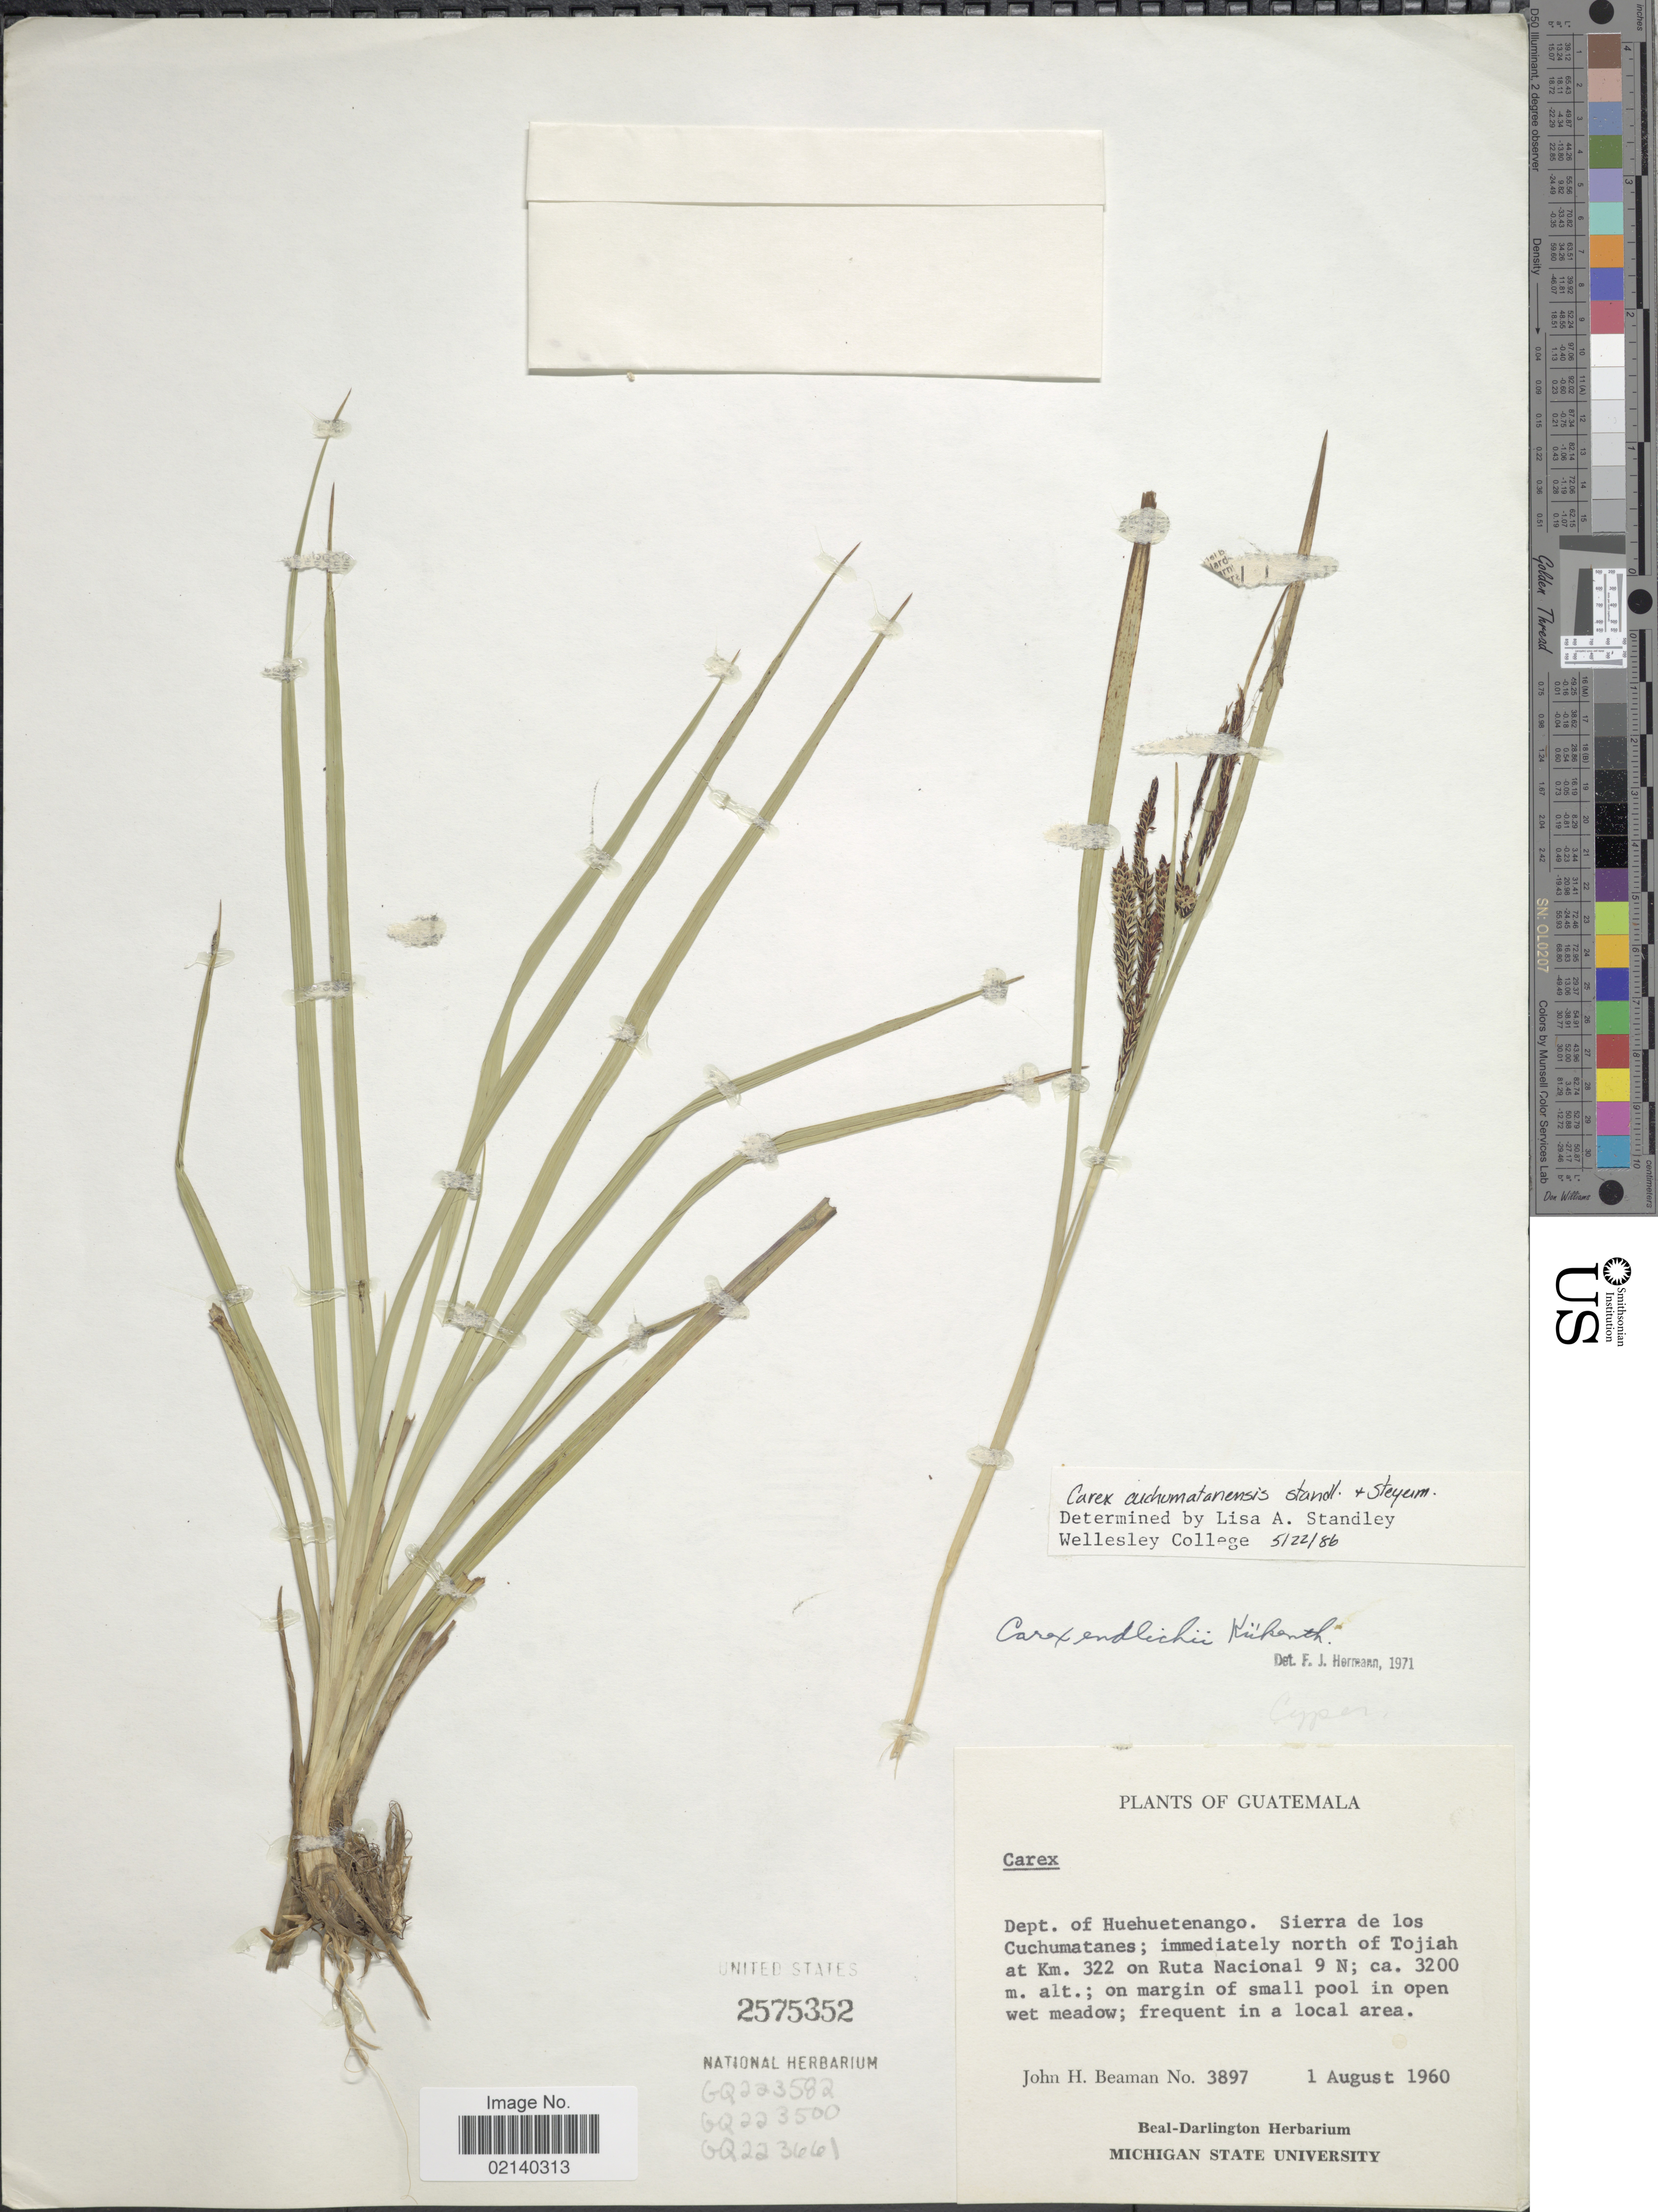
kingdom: Plantae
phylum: Tracheophyta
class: Liliopsida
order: Poales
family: Cyperaceae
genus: Carex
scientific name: Carex cuchumatanensis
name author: Standl. & Steyerm.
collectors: J. H. Beaman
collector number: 3897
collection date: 1960-08-01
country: Guatemala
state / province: Huehuetenango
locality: Dept. of Huehuetenango. Sierra de los Cuchumatanes; immediately north of Tojiah at Km. 322 on Ruta Nacional 9 N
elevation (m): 3200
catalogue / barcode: US 2575352